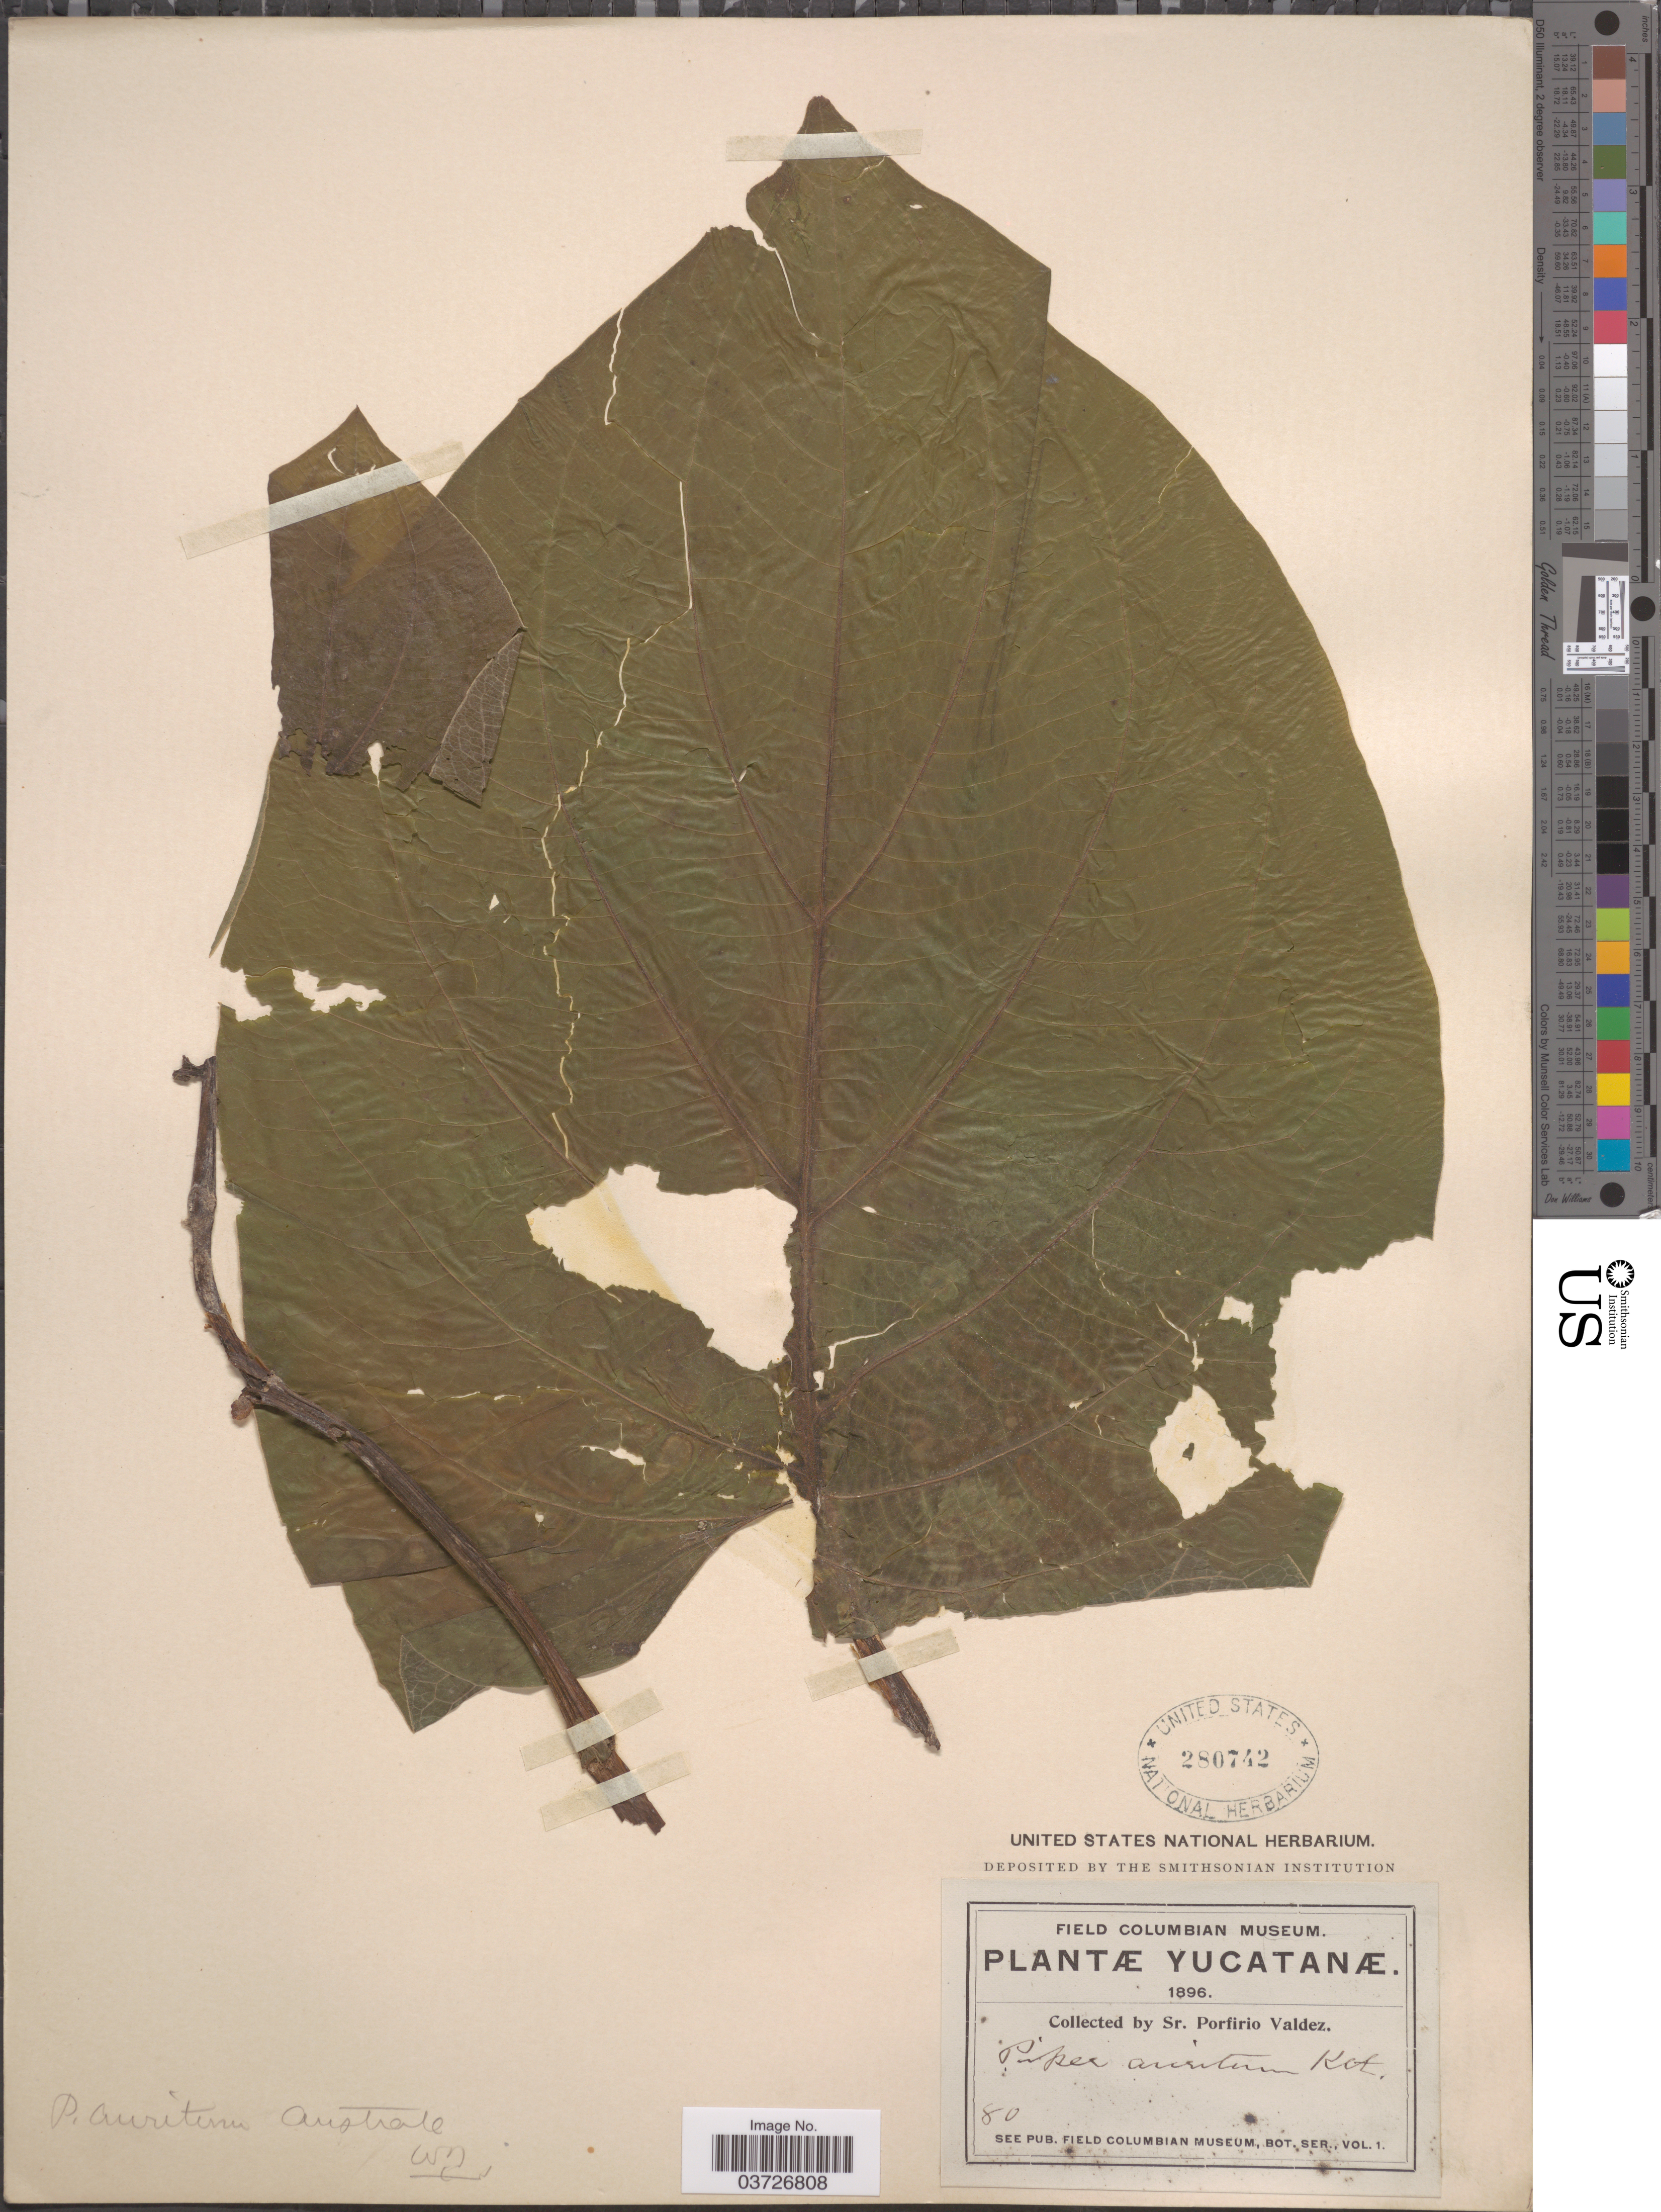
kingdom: Plantae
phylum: Tracheophyta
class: Magnoliopsida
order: Piperales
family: Piperaceae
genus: Piper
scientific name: Piper auritum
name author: Kunth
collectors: P. Valdez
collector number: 80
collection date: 1896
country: Mexico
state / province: Yucatán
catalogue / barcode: US 280742